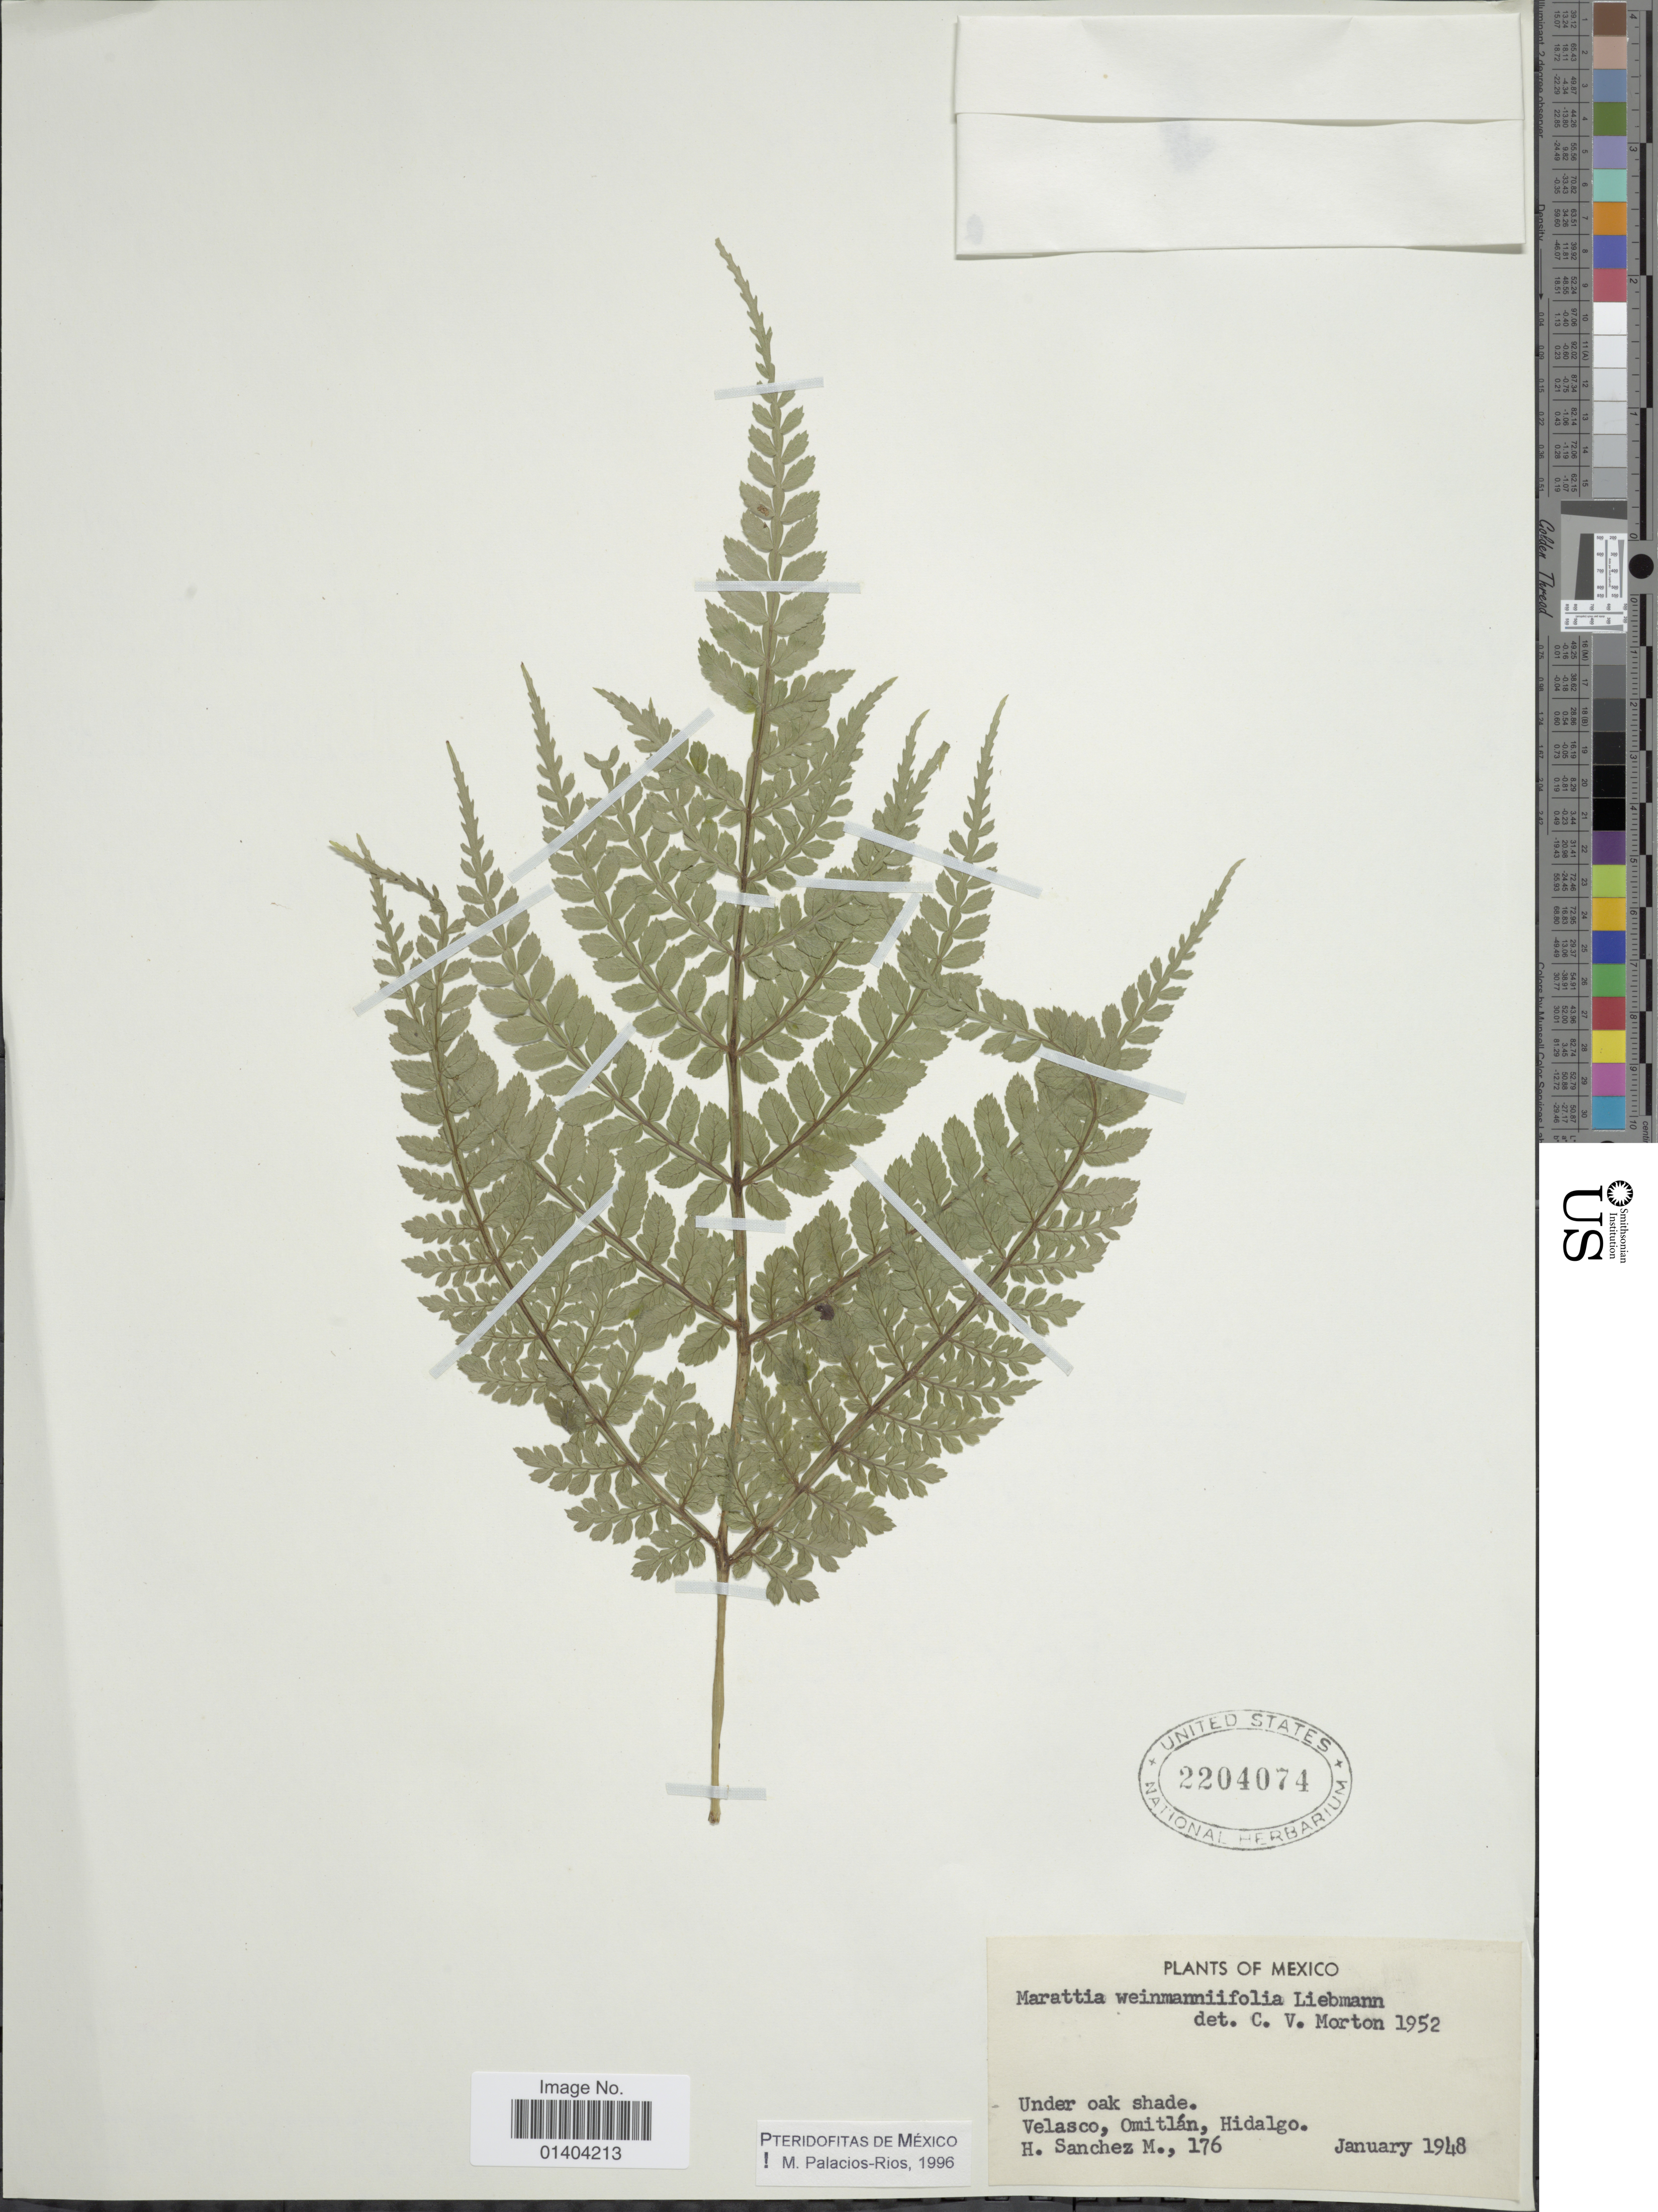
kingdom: Plantae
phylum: Tracheophyta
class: Polypodiopsida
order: Marattiales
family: Marattiaceae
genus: Marattia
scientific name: Marattia weinmanniifolia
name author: Liebm.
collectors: H. Sánchez-Mejorada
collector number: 176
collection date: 1948-01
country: Mexico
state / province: Hidalgo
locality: Velasco Omitlan, Hidalgo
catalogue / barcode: US 2204074